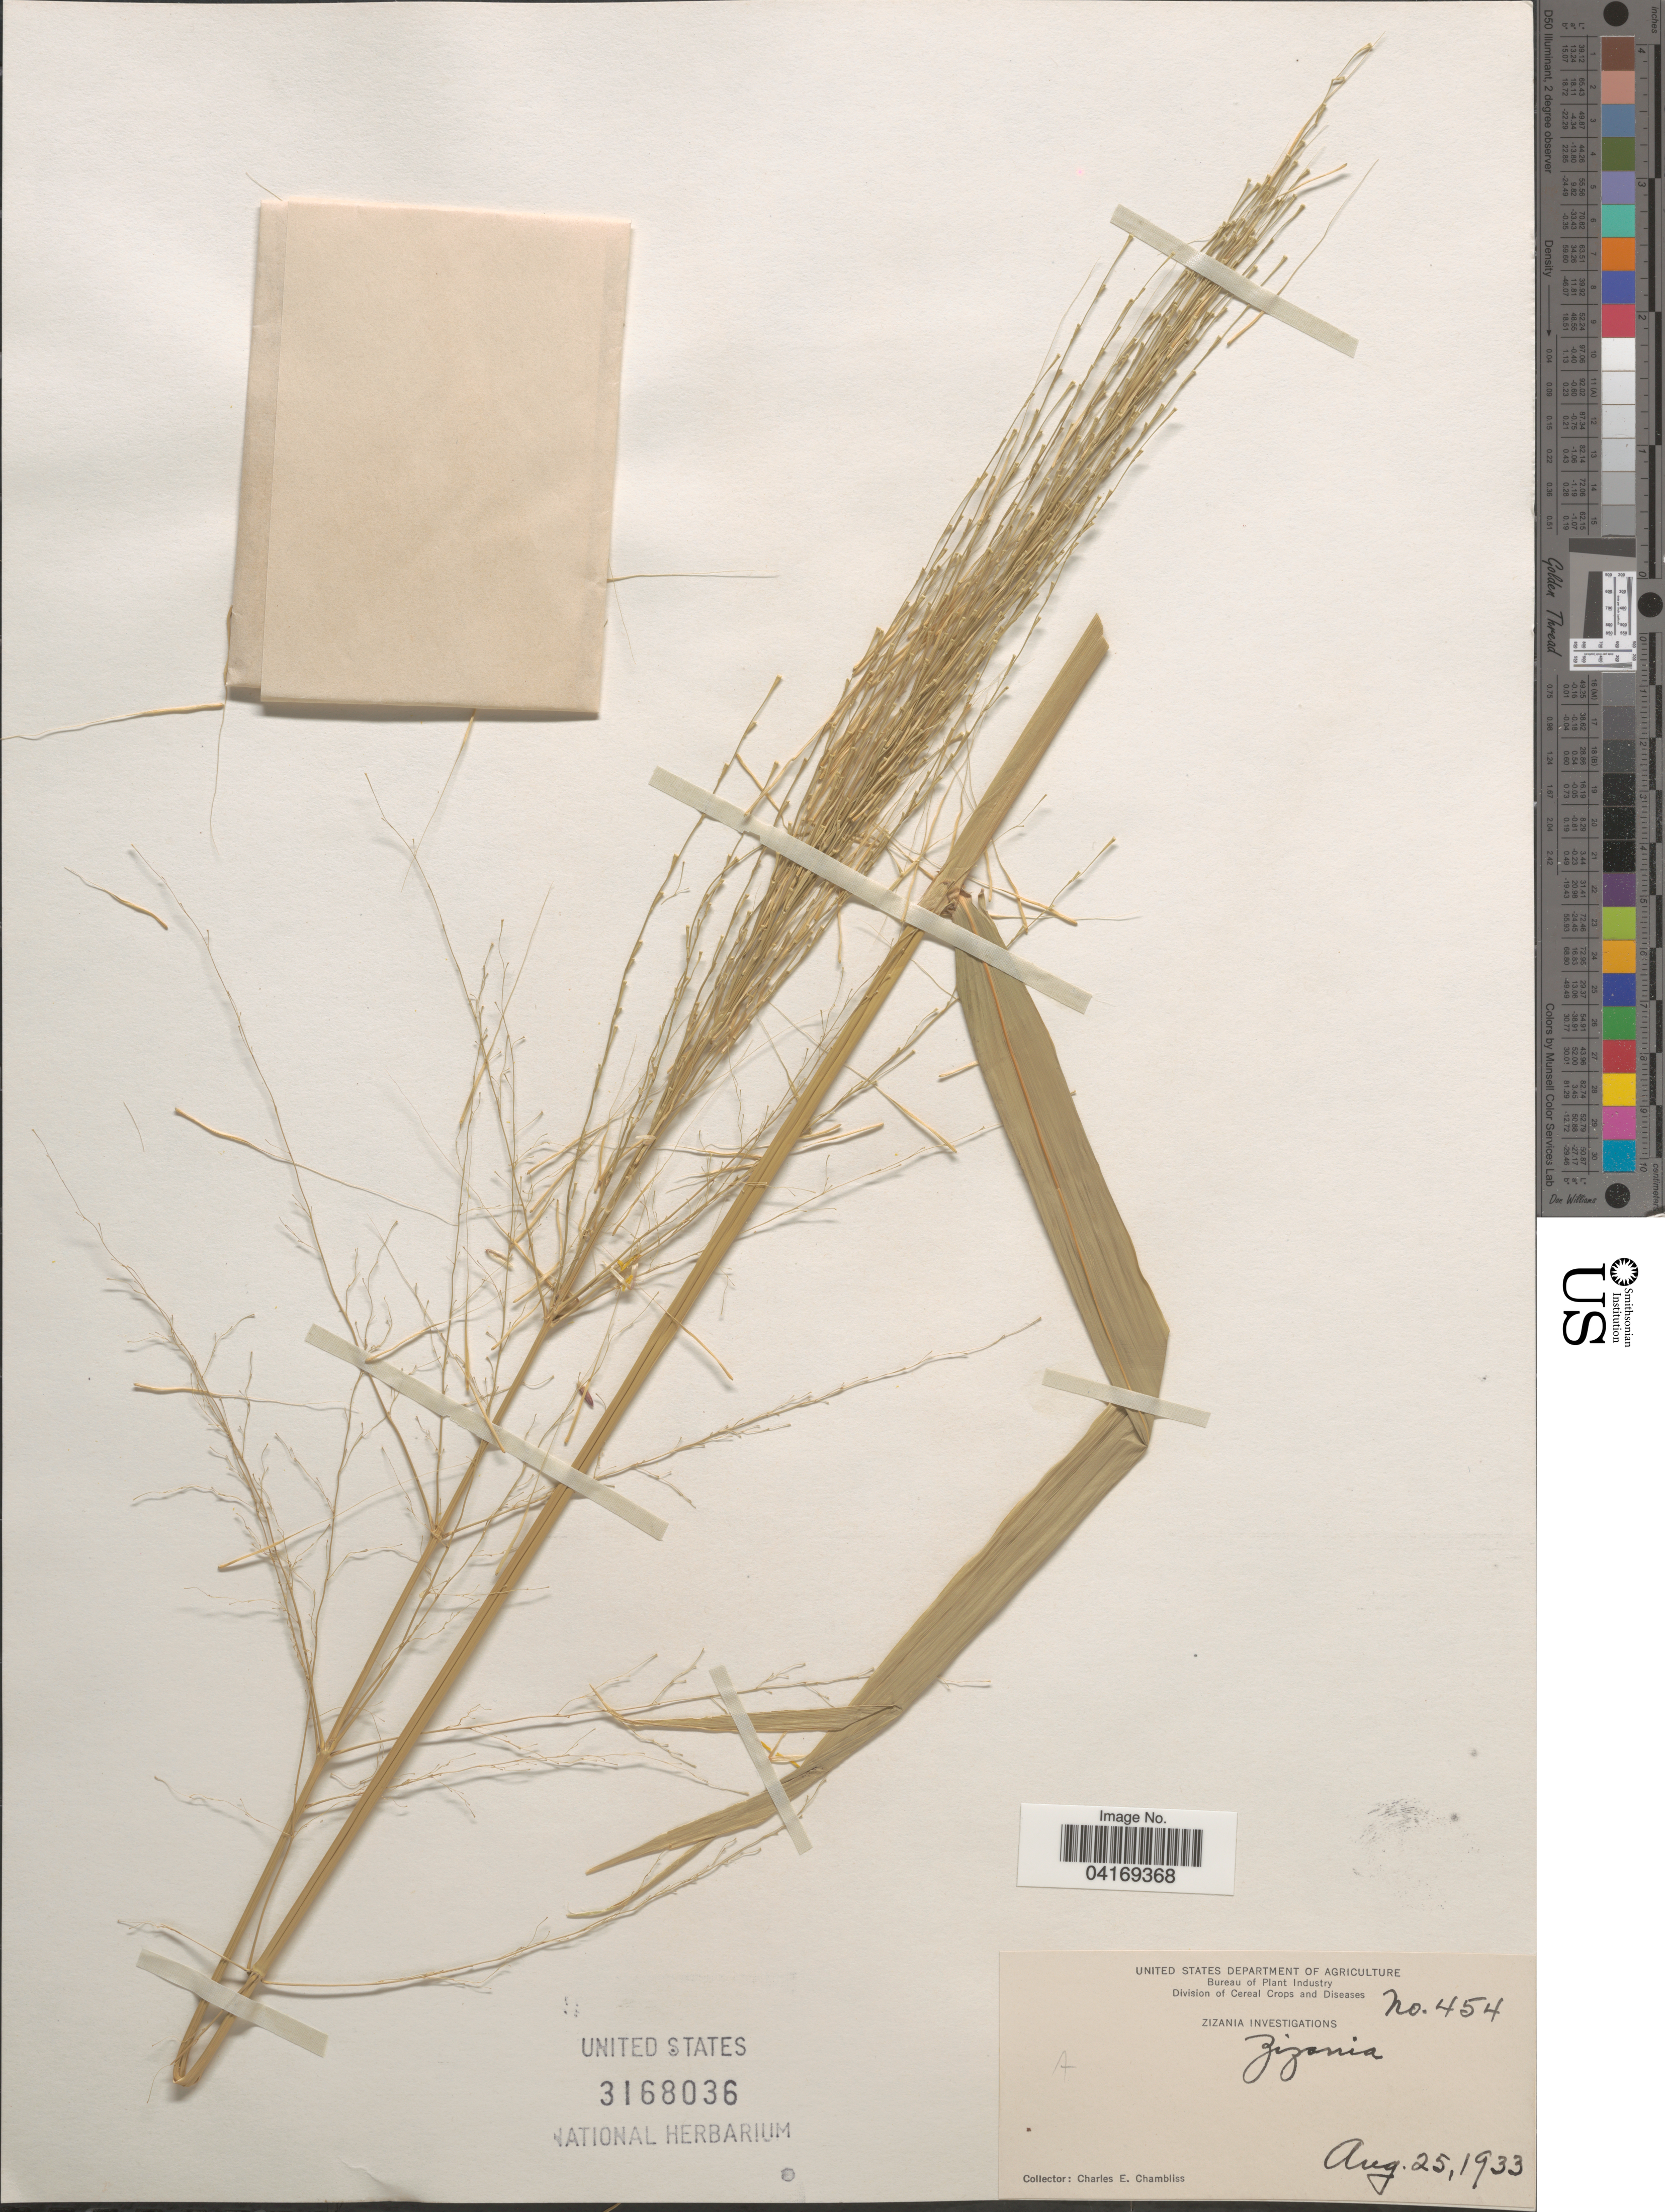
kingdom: Plantae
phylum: Tracheophyta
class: Liliopsida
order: Poales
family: Poaceae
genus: Zizania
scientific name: Zizania sp.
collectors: C. Chambliss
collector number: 454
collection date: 1933-08-25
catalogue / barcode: US 3168036